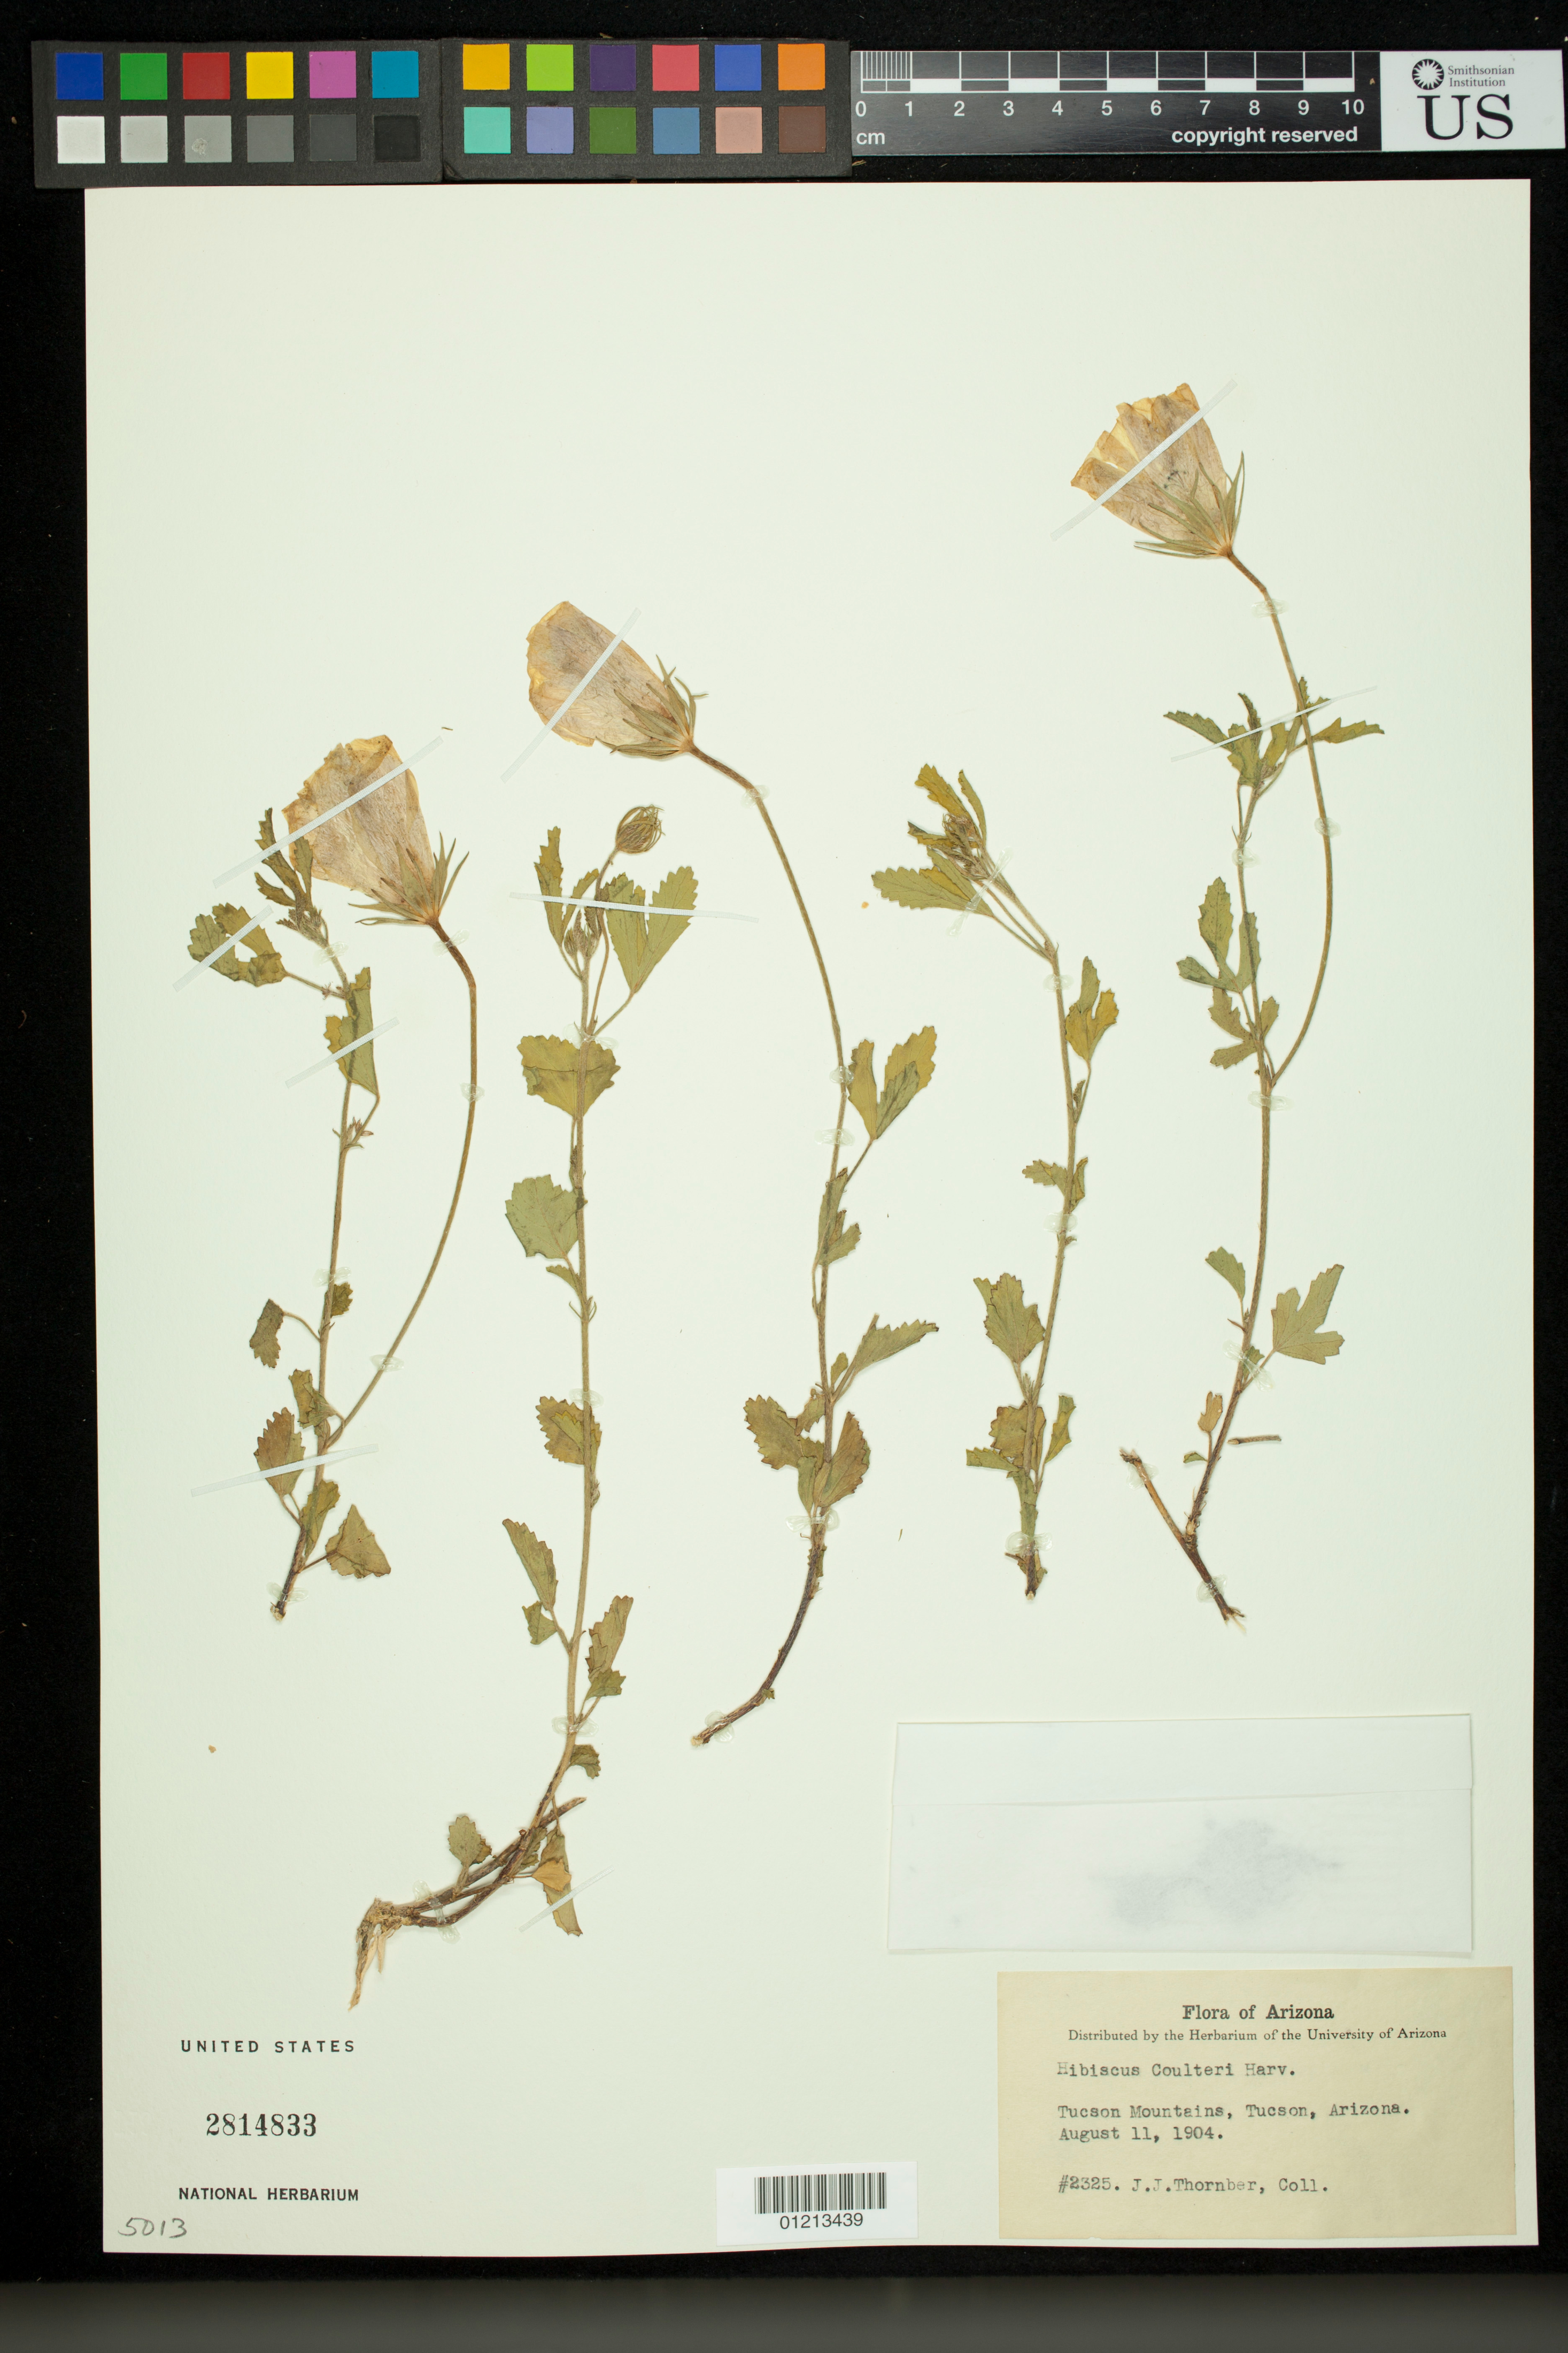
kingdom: Plantae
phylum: Tracheophyta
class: Magnoliopsida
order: Malvales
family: Malvaceae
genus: Hibiscus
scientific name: Hibiscus coulteri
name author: Harv. ex A. Gray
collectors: J. Thornber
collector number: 2325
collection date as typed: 08 Nov 1904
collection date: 1904-11-08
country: United States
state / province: Arizona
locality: Tucson Mountains, Tucson, Arizona.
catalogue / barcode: US 2814833